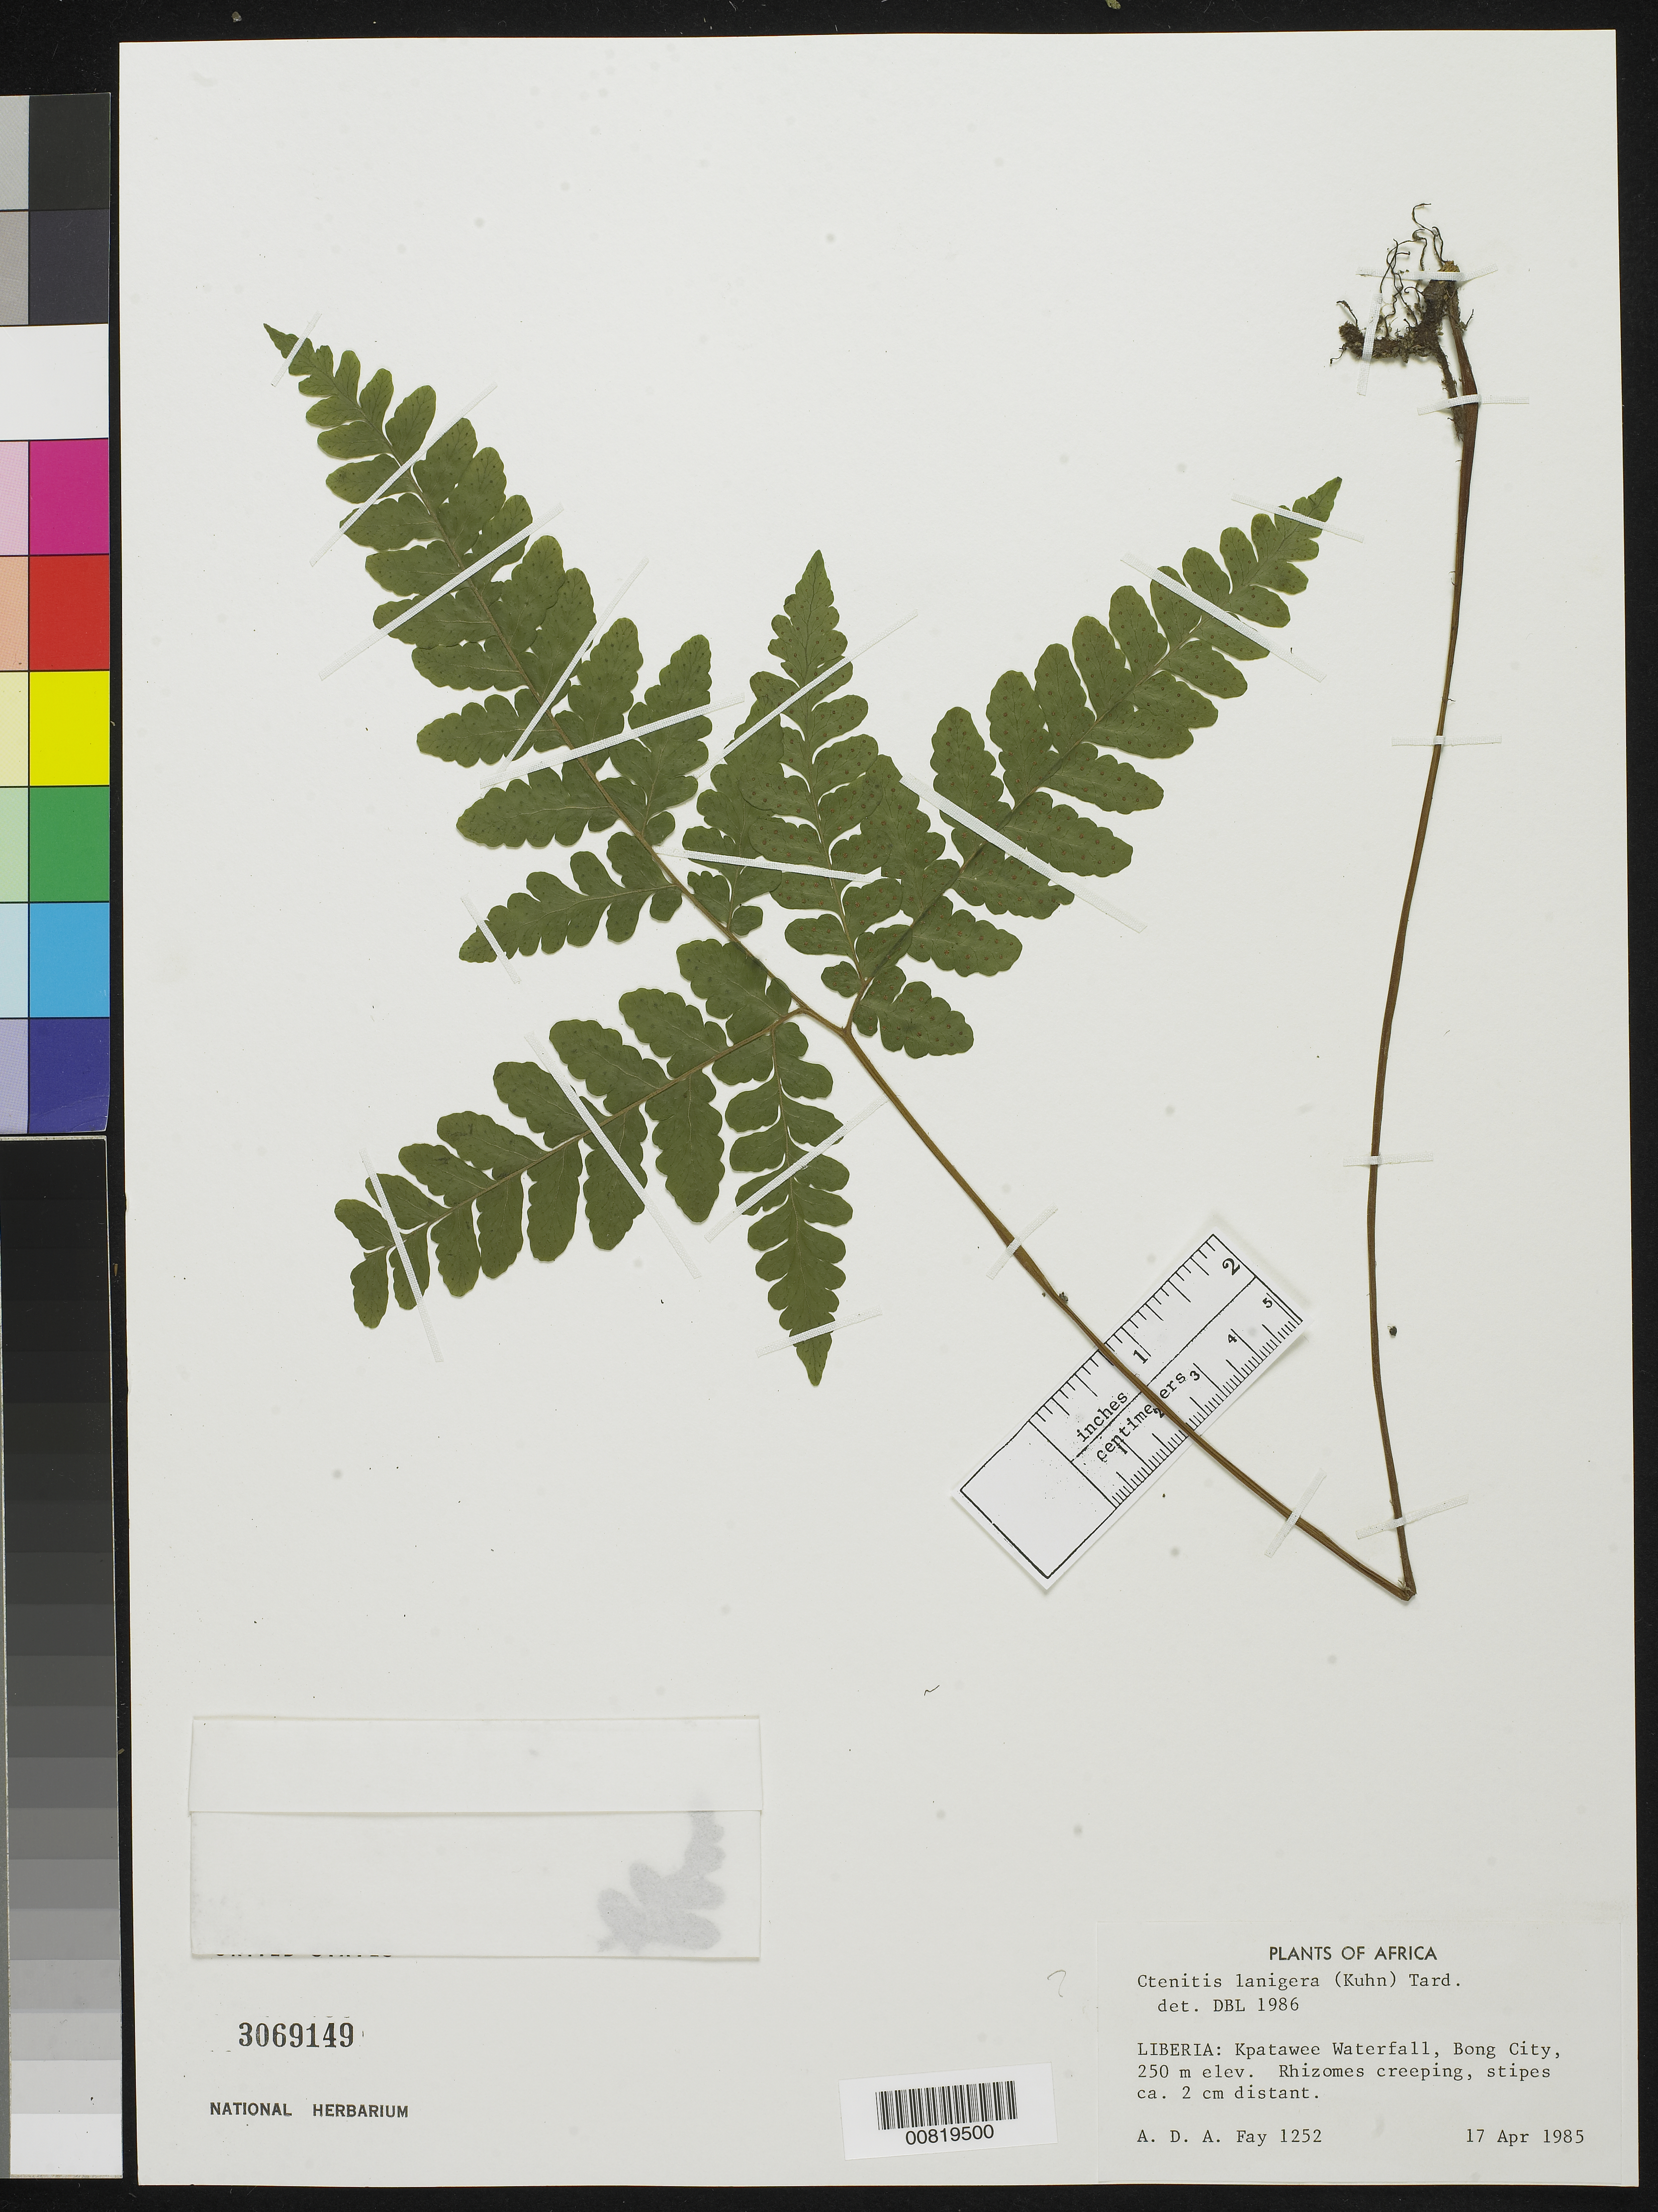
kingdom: Plantae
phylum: Tracheophyta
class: Polypodiopsida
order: Polypodiales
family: Tectariaceae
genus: Triplophyllum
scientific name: Triplophyllum protensum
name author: (Sw.) Holttum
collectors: A. Fay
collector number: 1252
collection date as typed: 17 Apr 1985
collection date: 1985-04-17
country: Liberia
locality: Kpatawee Waterfall, Bong City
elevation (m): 250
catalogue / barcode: US 3069149